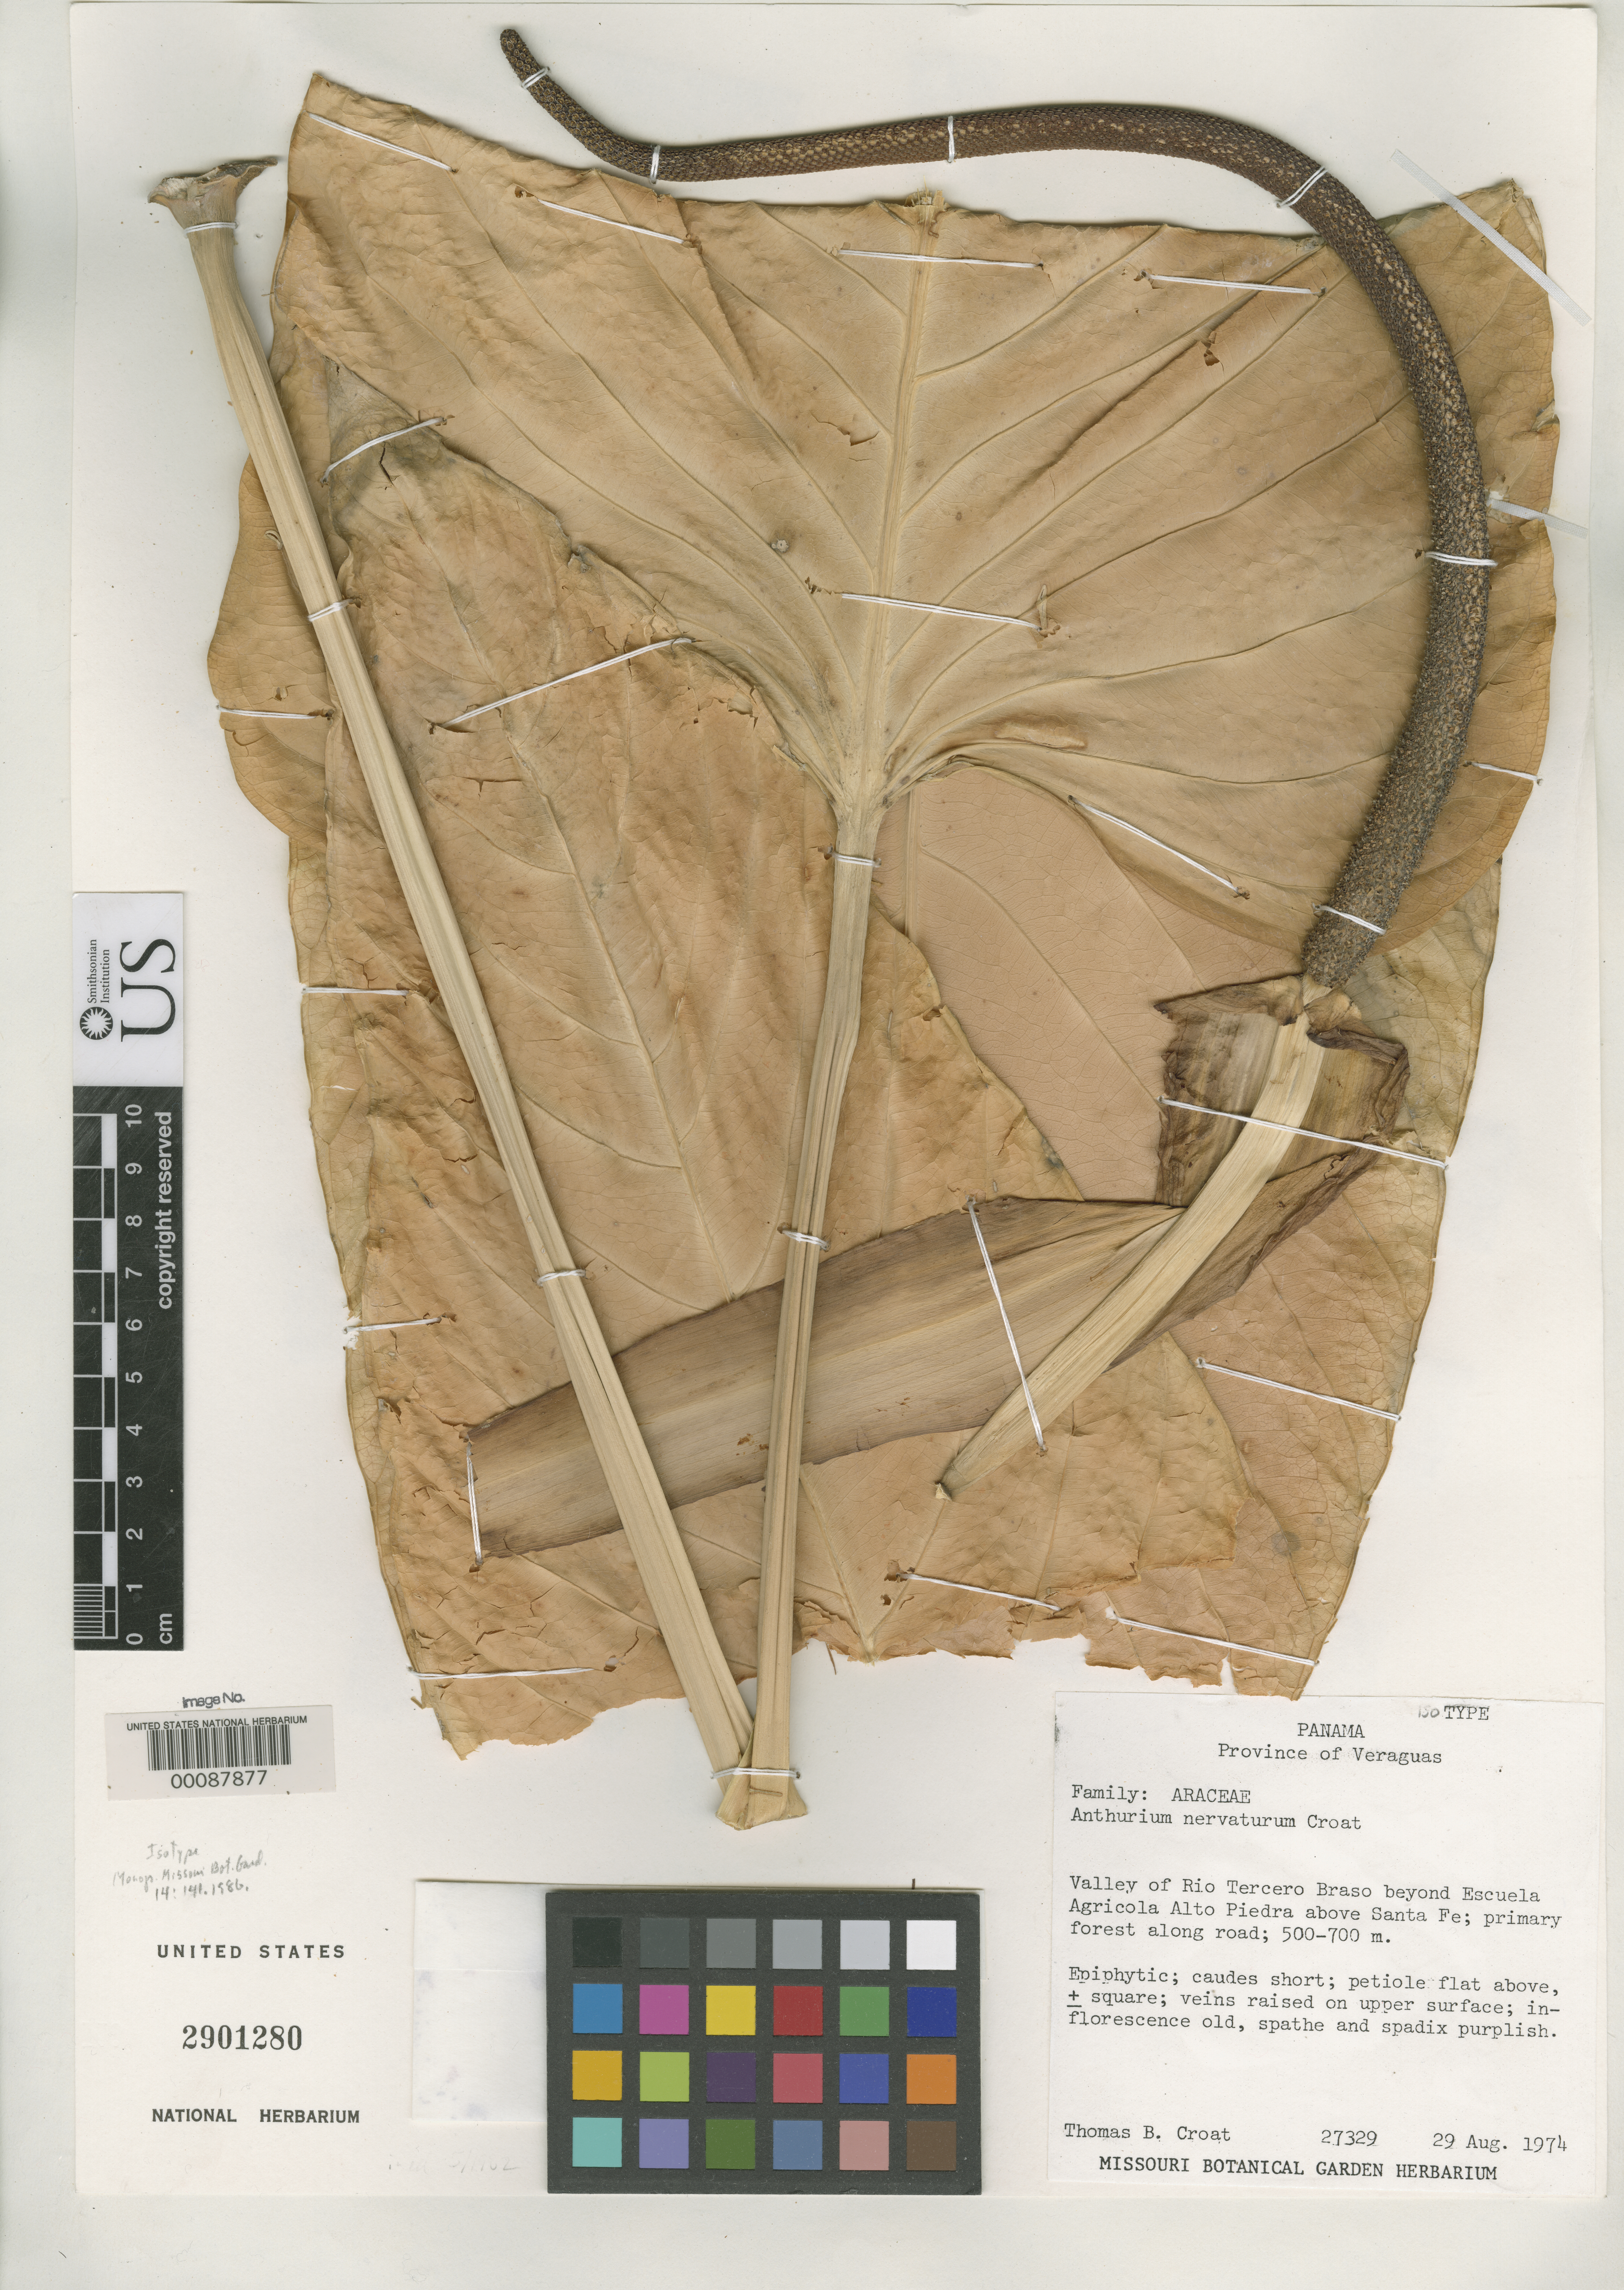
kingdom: Plantae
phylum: Tracheophyta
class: Liliopsida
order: Alismatales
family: Araceae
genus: Anthurium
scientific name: Anthurium nervaturum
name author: Croat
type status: Isotype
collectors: T. B. Croat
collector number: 27329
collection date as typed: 29 Aug 1974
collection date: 1974-08-29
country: Panama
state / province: Veraguas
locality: Valley of Rio Tercero Braso beyond Escuela Agricola Alto Piedra above Santa Fe.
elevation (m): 500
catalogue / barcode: US 2901280